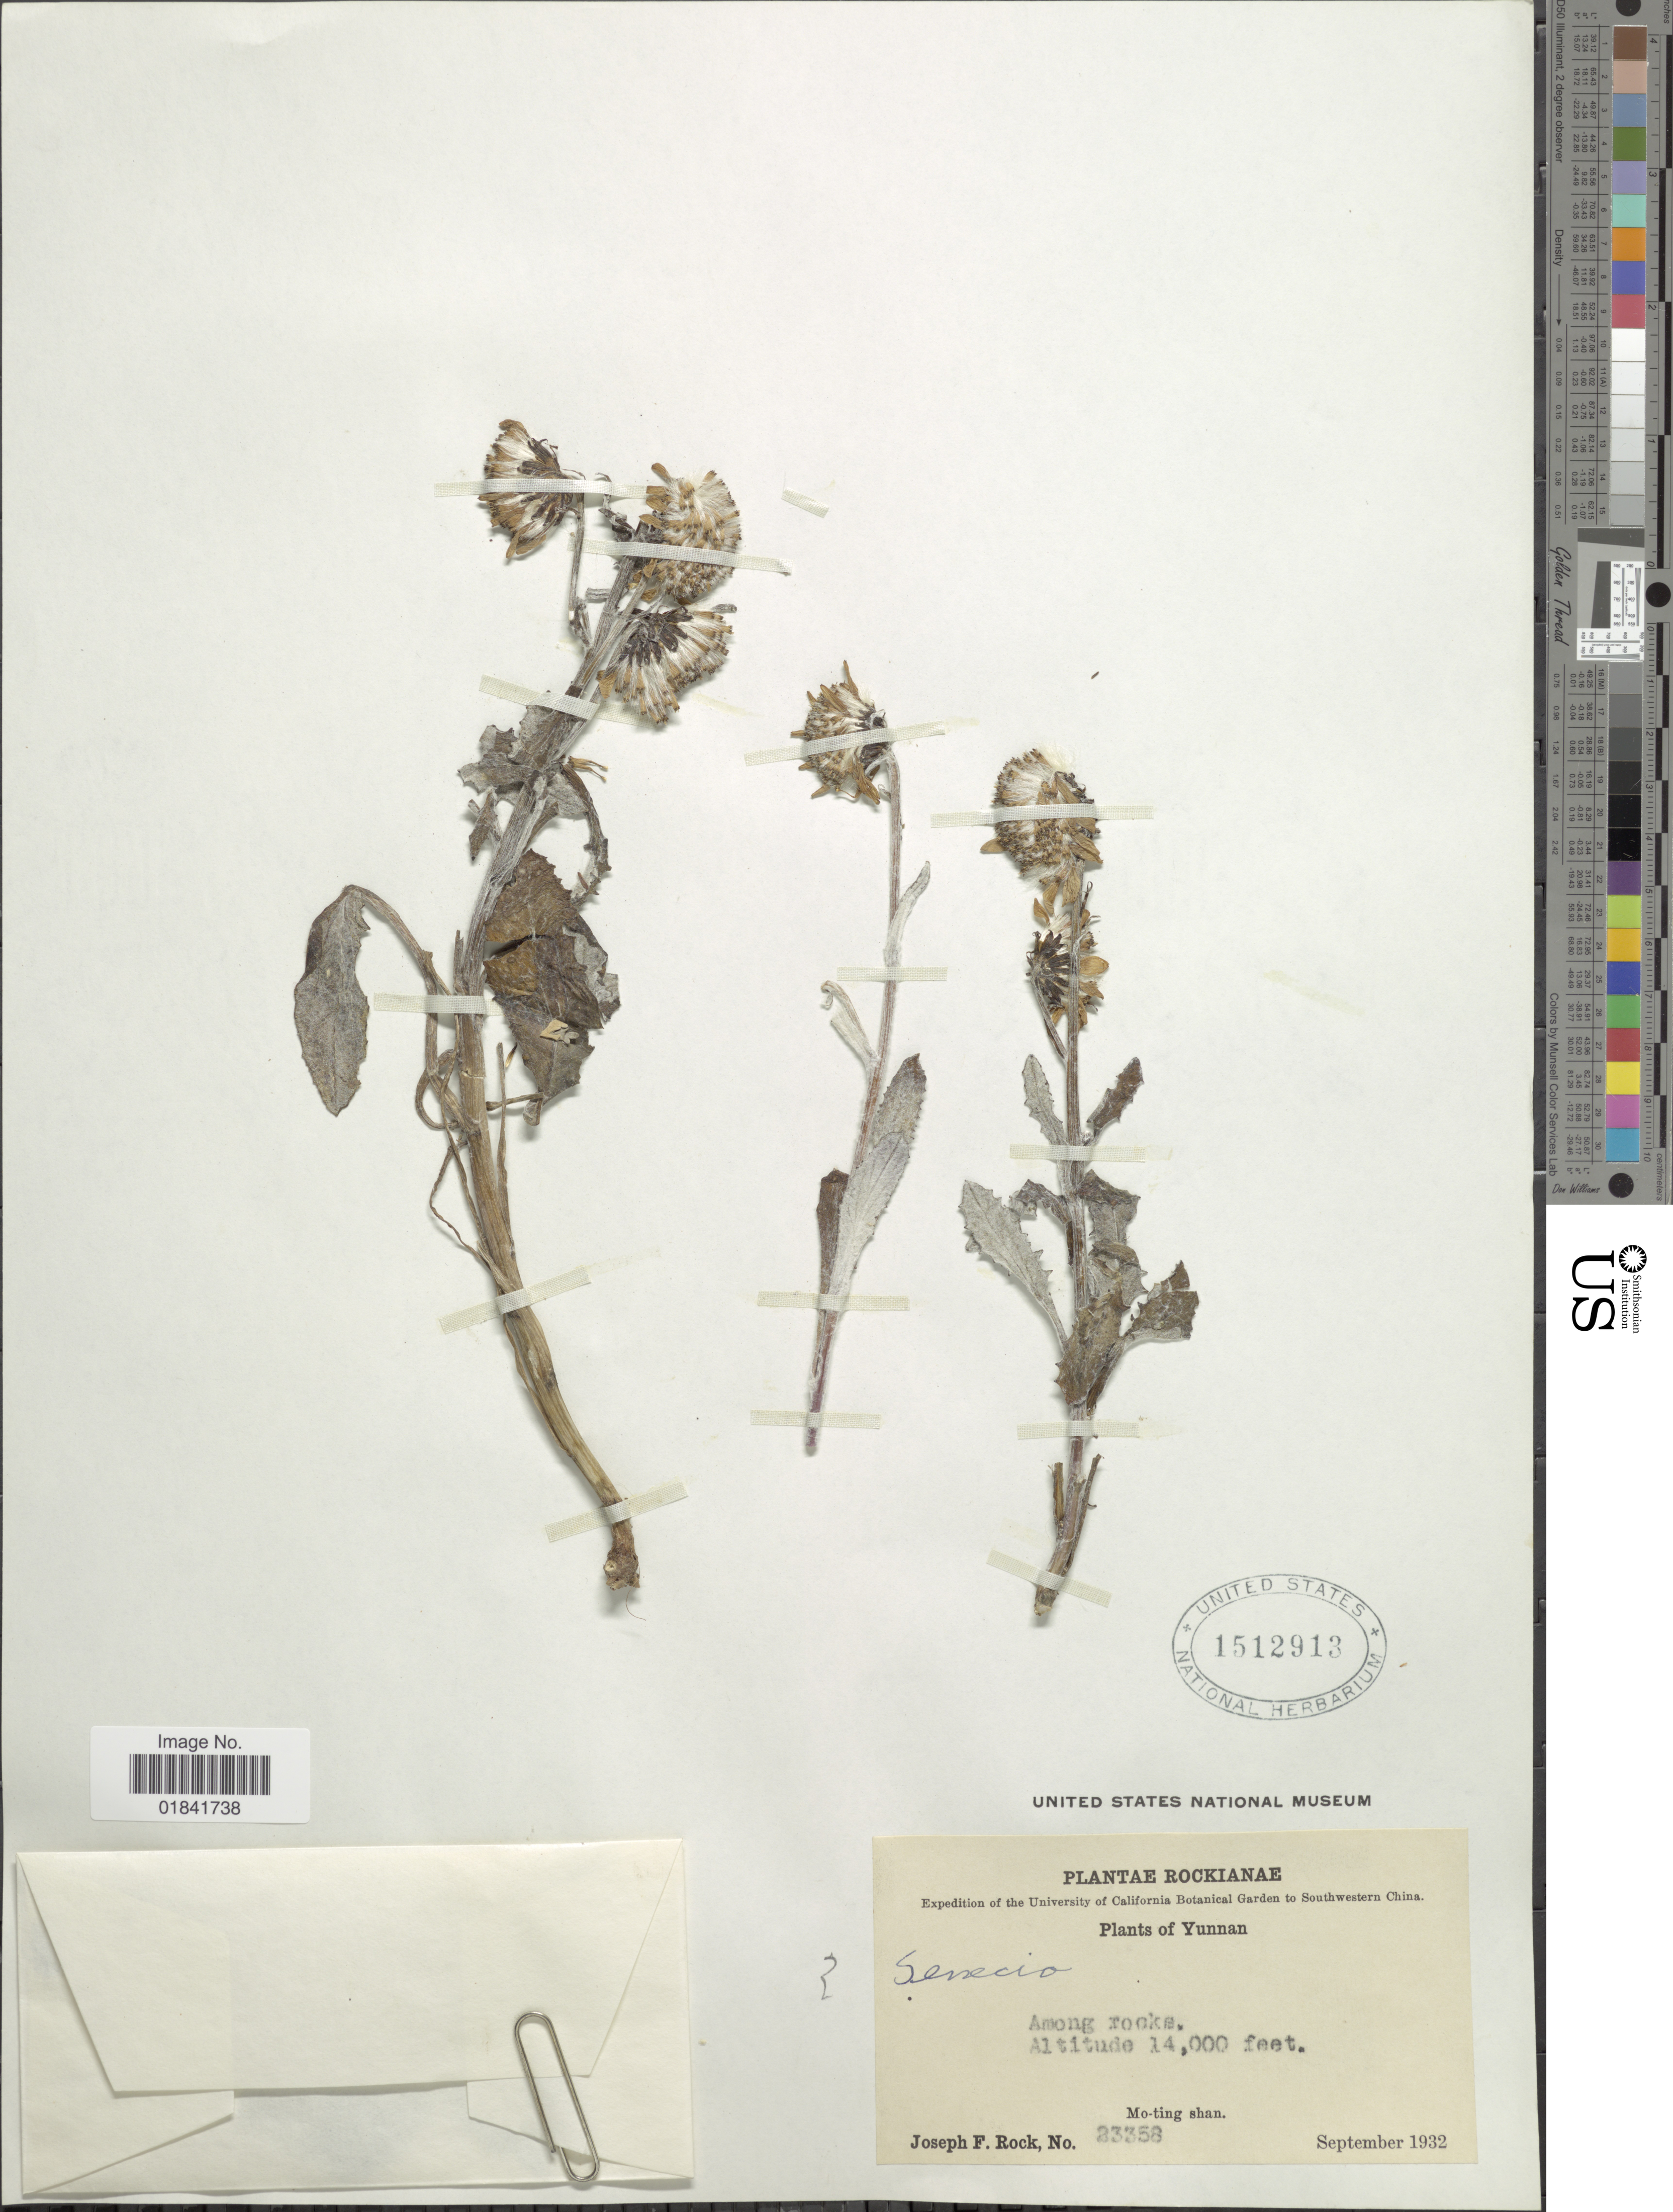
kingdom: Plantae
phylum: Tracheophyta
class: Magnoliopsida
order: Asterales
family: Asteraceae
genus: Senecio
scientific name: Senecio sp.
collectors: J. F. Rock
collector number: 23358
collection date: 1932-09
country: China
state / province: Yunnan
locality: Mo-ting shan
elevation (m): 4267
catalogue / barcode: US 1512913